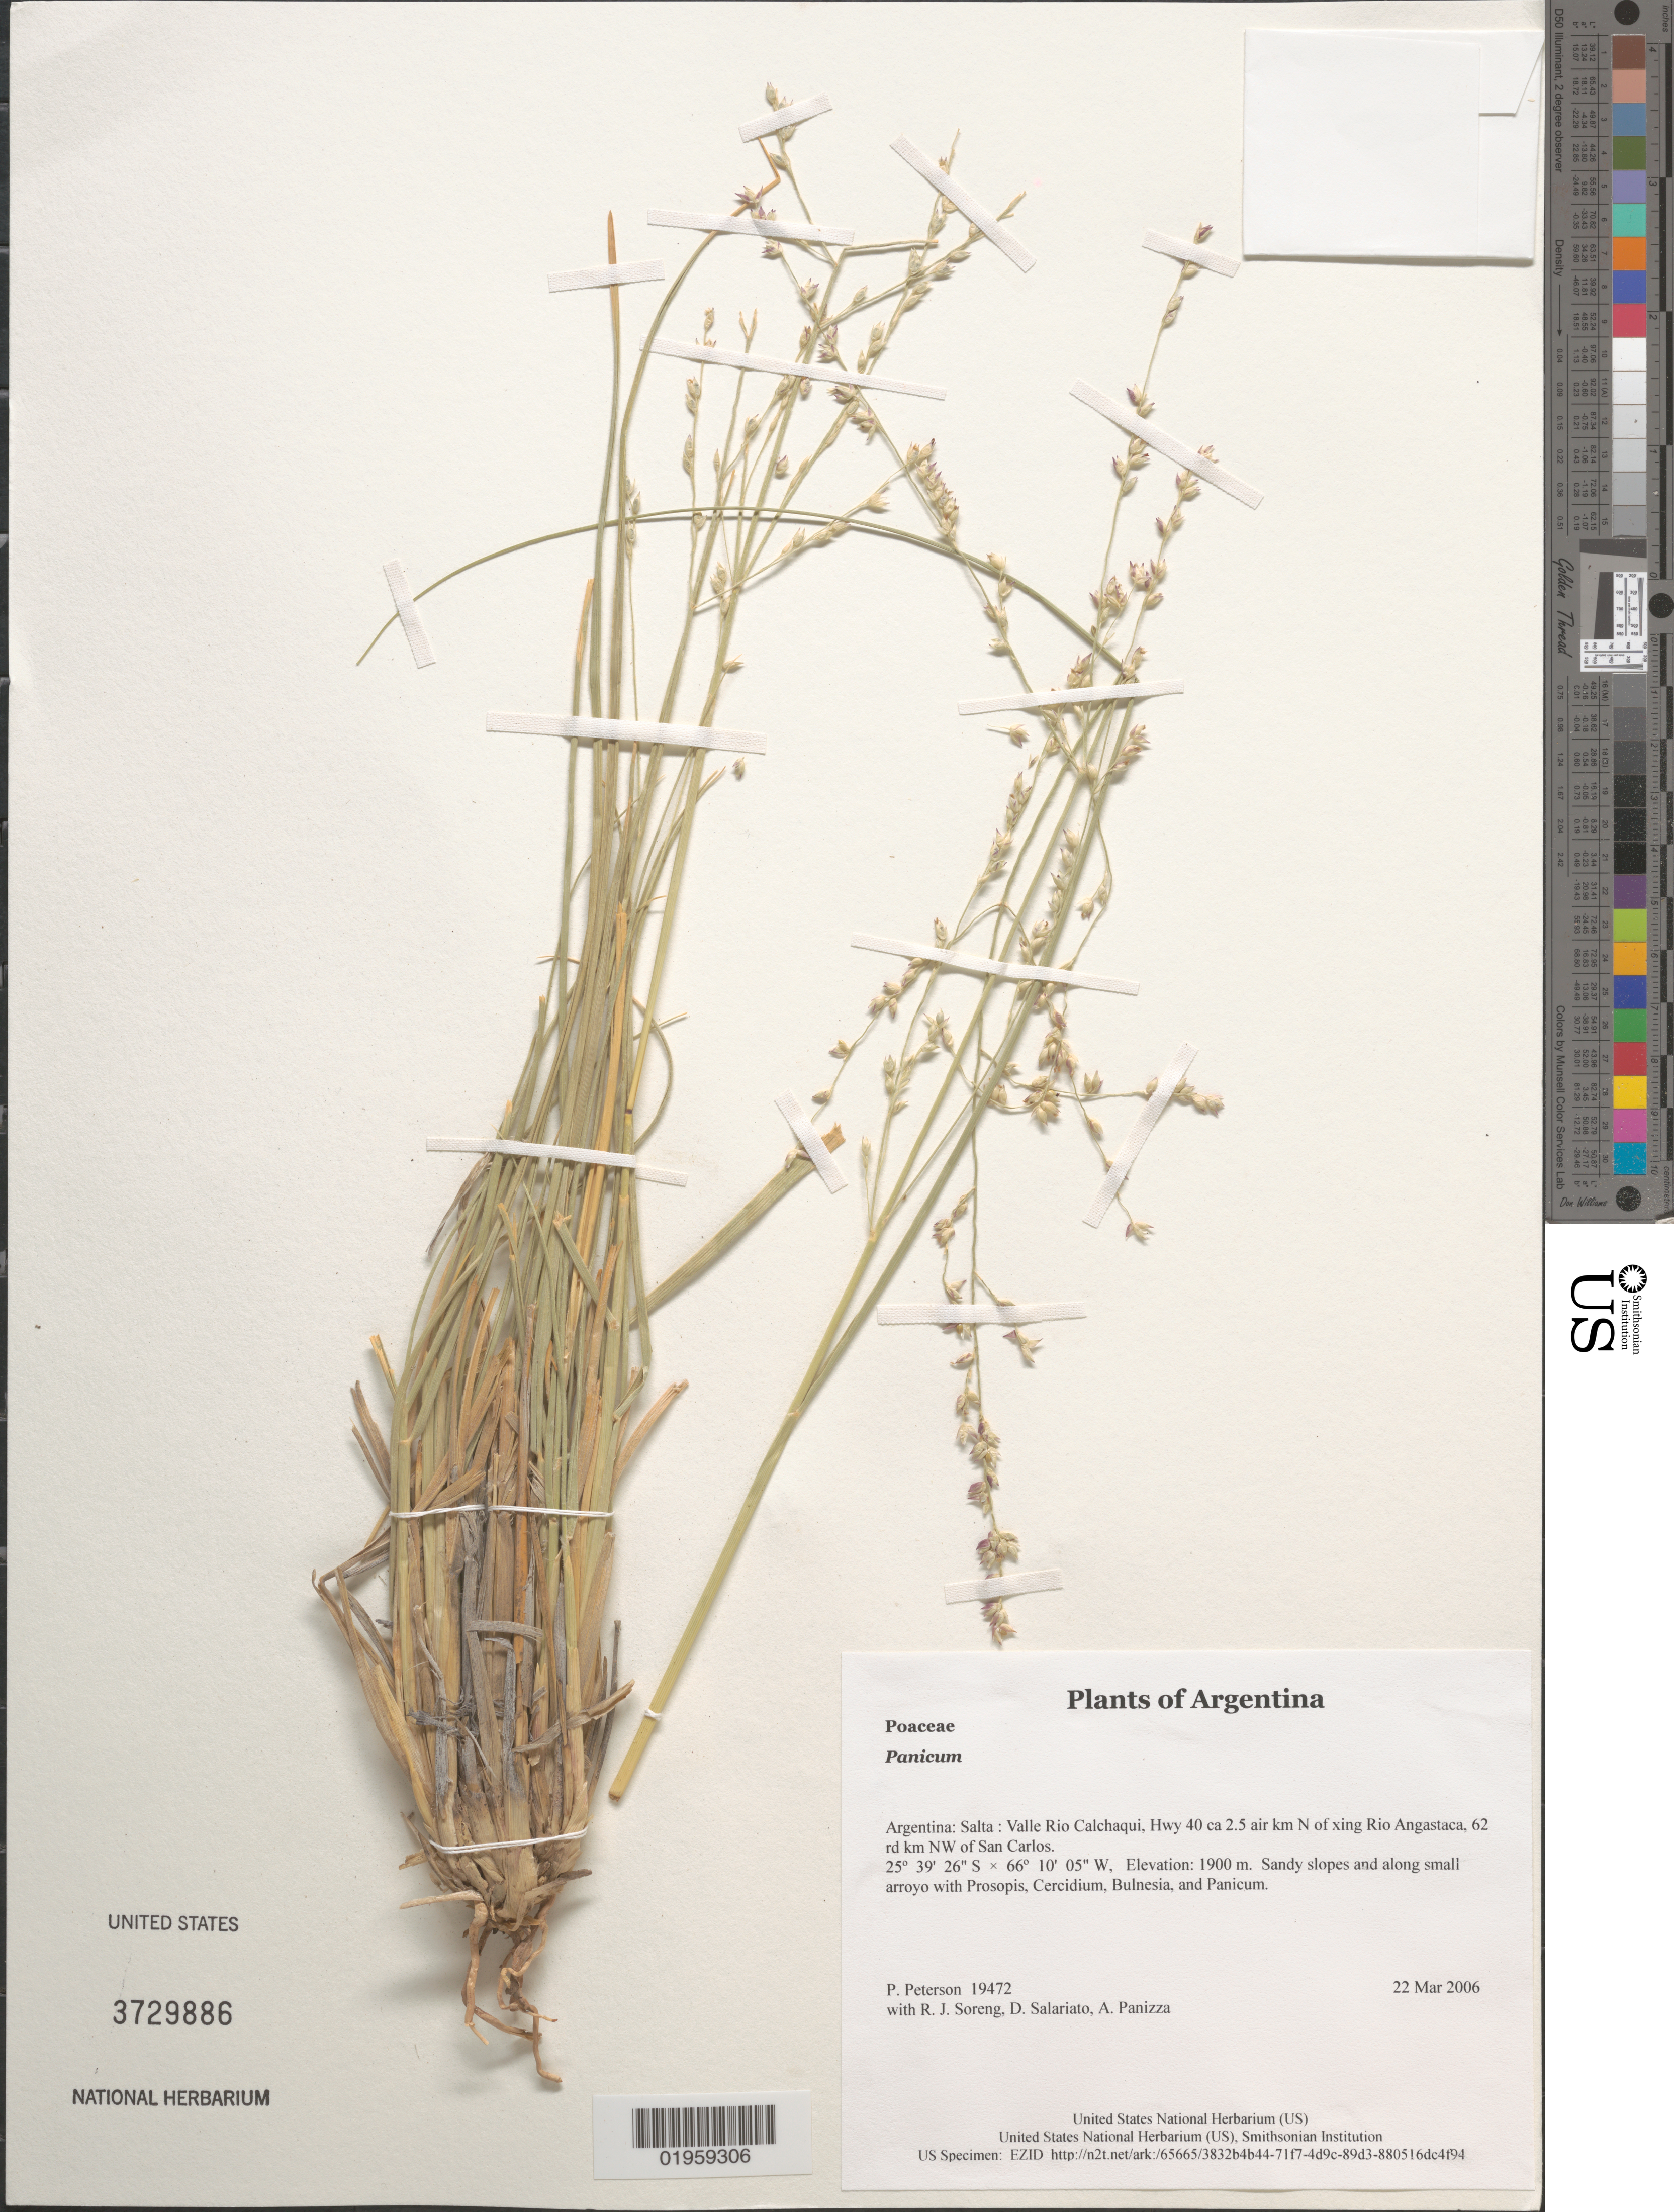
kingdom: Plantae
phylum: Tracheophyta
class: Liliopsida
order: Poales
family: Poaceae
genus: Panicum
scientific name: Panicum sp.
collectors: P. M. Peterson, R. J. Soreng, D. Salariato & A. Panizza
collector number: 19472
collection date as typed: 22 Mar 2006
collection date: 2006-03-22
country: Argentina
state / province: Salta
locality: Valle Rio Calchaqui, Hwy 40 ca 2.5 air km N of xing Rio Angastaca, 62 rd km NW of San Carlos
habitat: Sandy slopes and along small arroyo with Prosopis, Cercidium, Bulnesia, and Panicum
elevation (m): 1900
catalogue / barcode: US 3729886